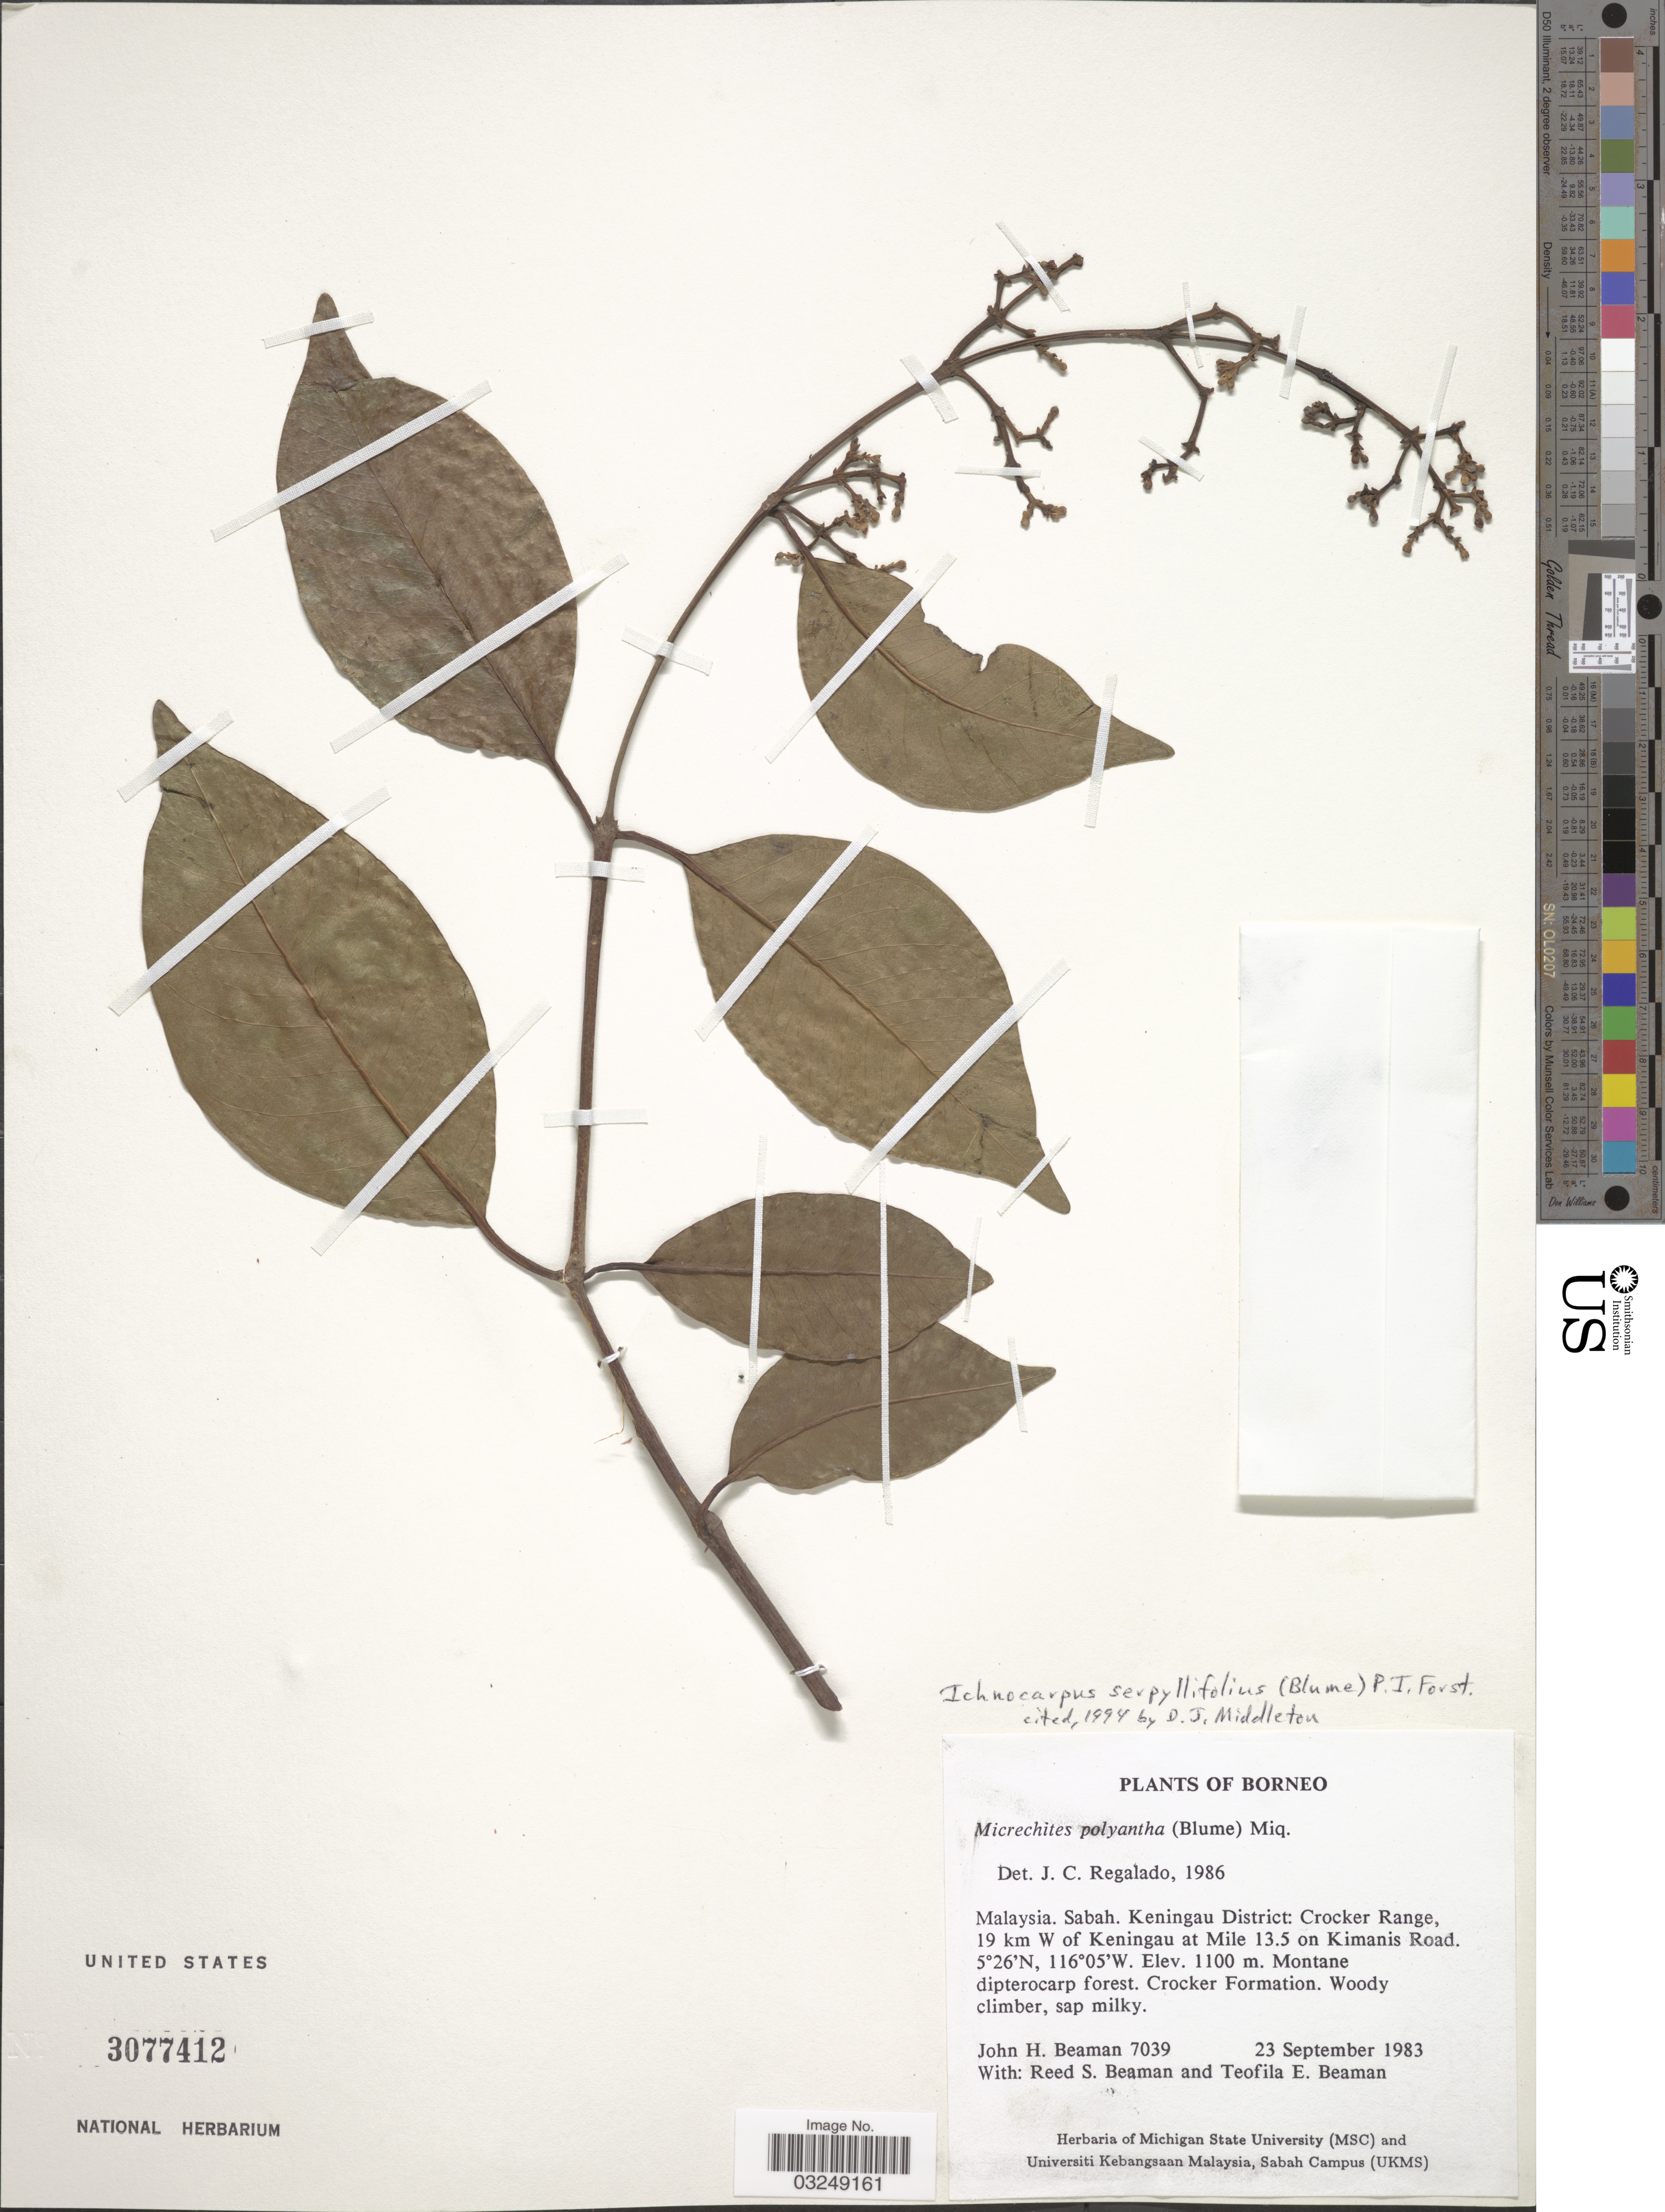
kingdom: Plantae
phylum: Tracheophyta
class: Magnoliopsida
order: Gentianales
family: Apocynaceae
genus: Ichnocarpus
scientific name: Ichnocarpus serpyllifolius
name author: (Blume) P.I. Forst.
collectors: J. H. Beaman, R. S. Beaman & T. E. Beaman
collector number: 7039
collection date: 1983-09-23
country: Malaysia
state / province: Sabah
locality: Malaysia. Keningau District: Crocker Range, 19 km W of Keningau at Mile 13.5 on Kimanis Road.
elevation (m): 1100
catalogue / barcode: US 3077412